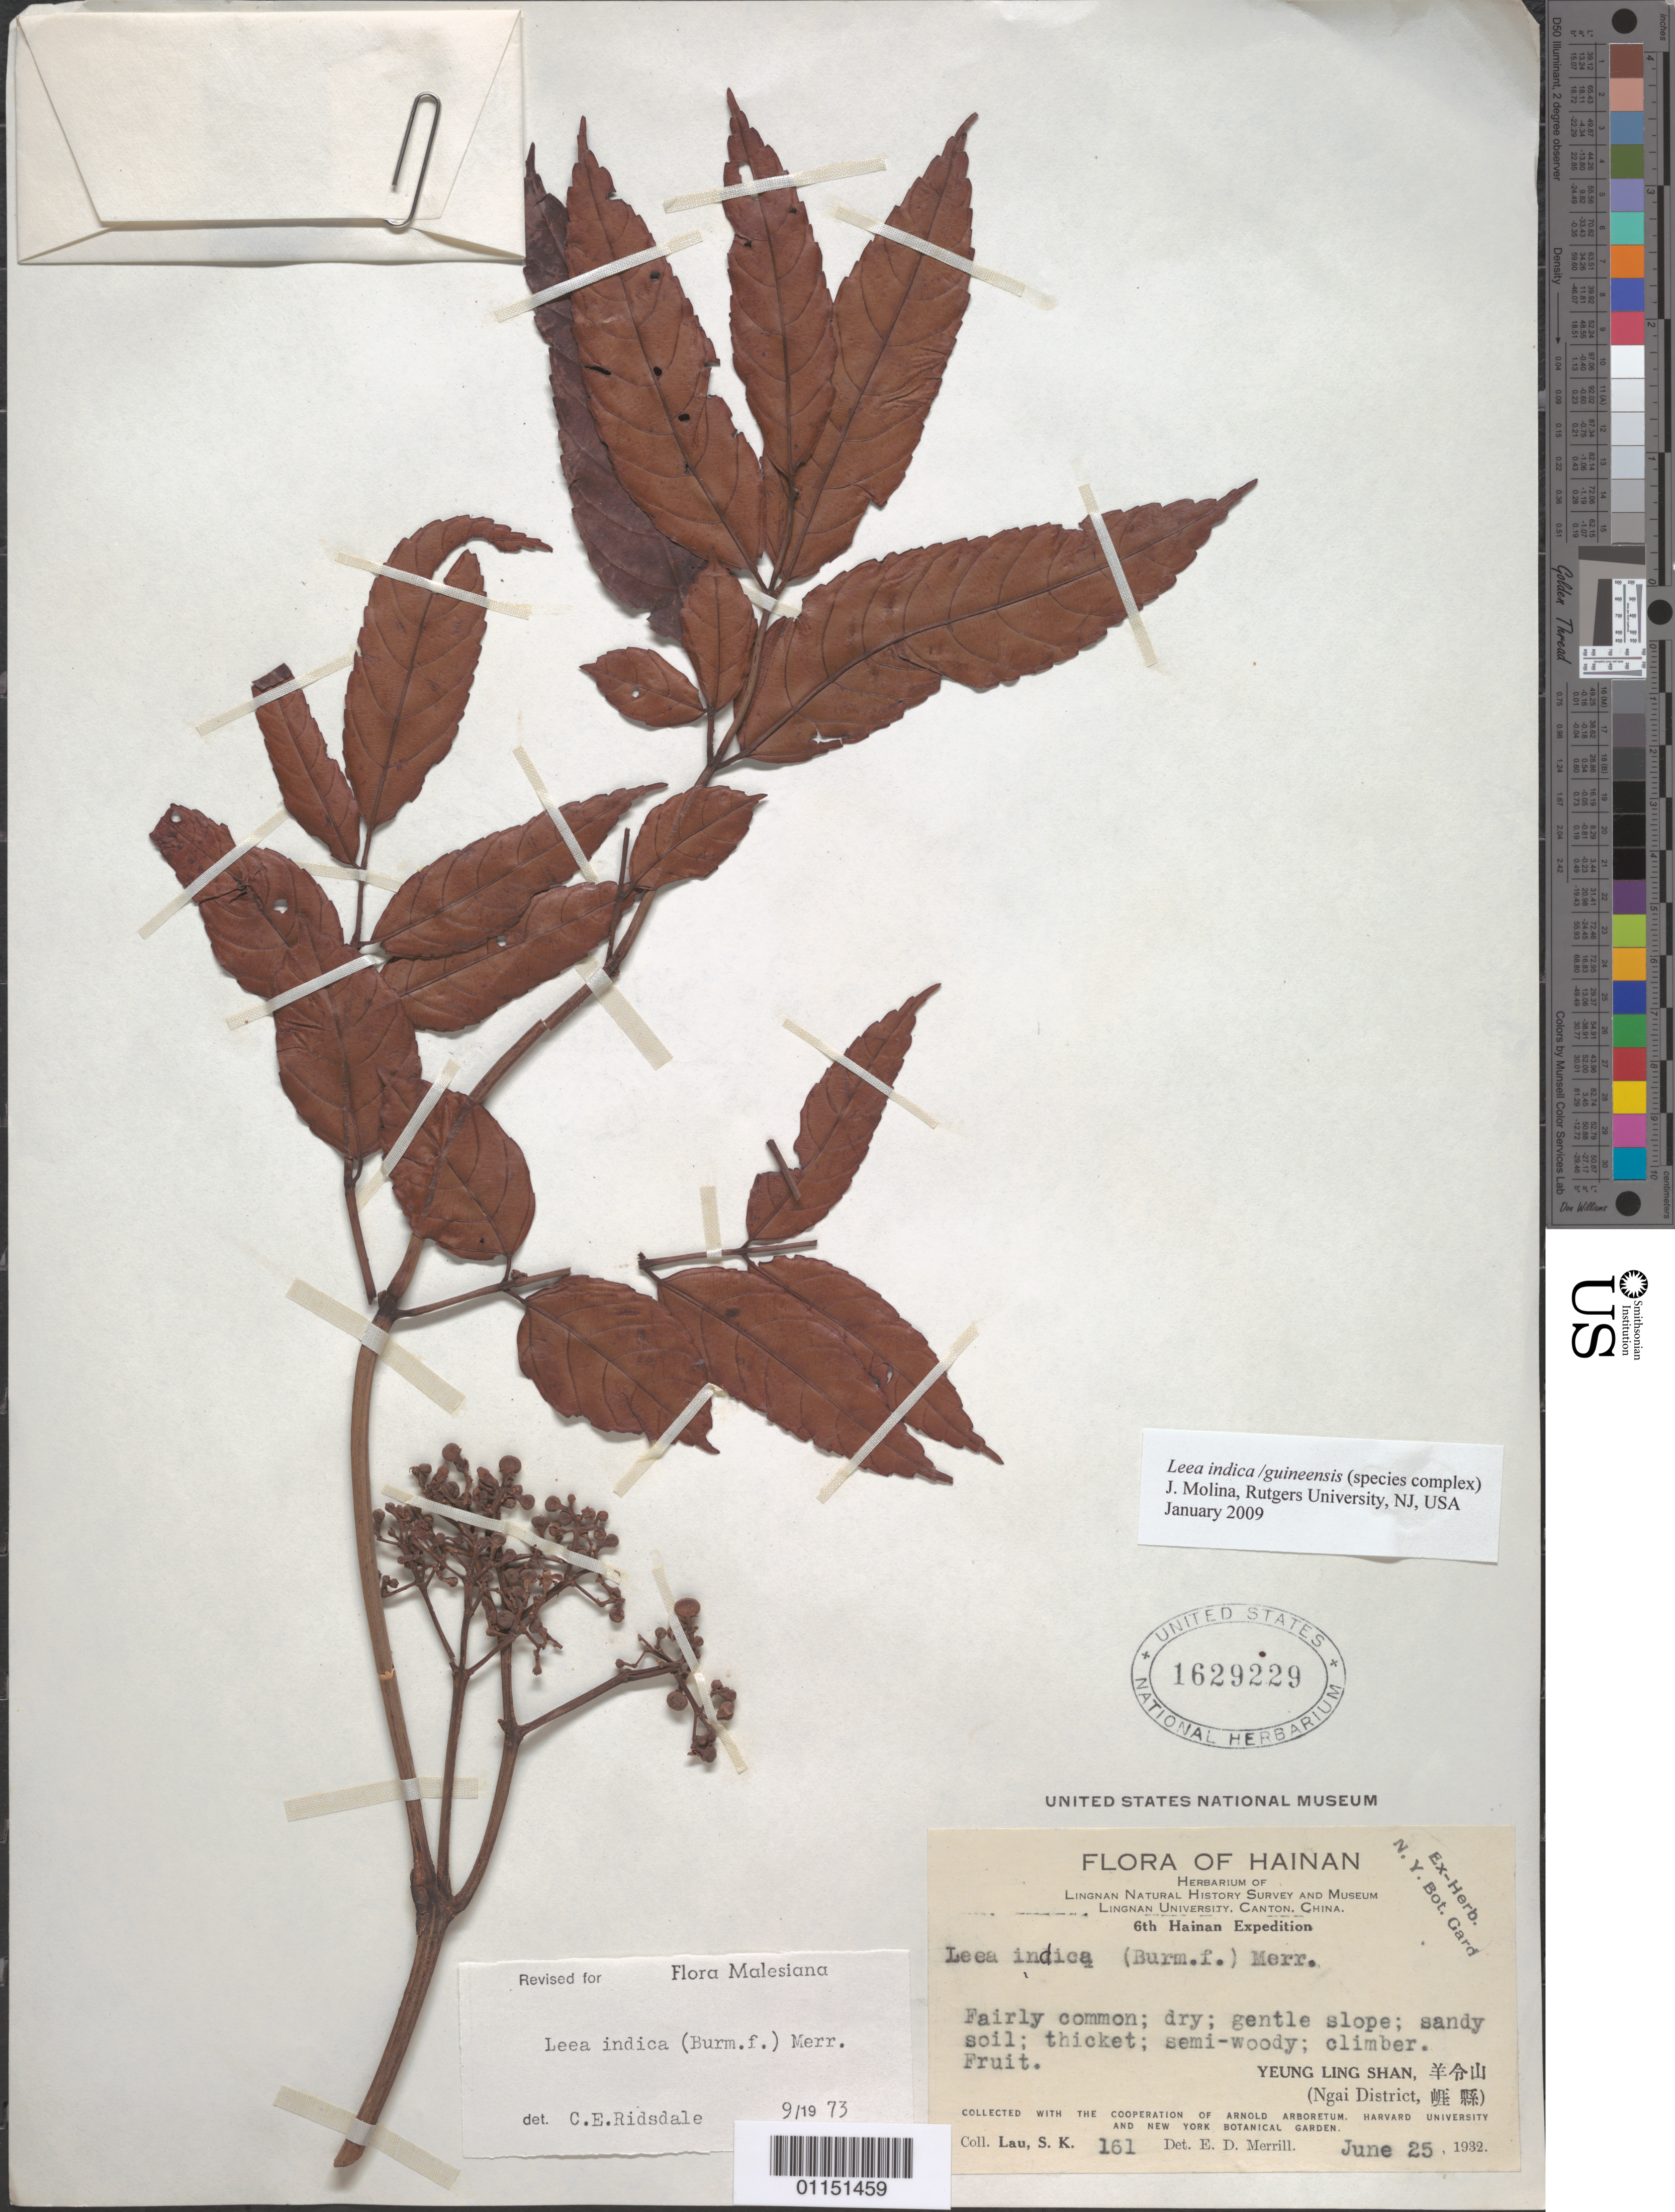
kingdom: Plantae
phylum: Tracheophyta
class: Magnoliopsida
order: Vitales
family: Vitaceae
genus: Leea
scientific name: Leea indica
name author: (Burm. f.) Merr.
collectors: S. K. Lau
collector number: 161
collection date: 1932-06-25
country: China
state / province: Hainan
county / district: Ngai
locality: Yeung Ling Shan.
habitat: Fairly common; dry; gentle slope; sandy soil; thicket; semi-woody; climber.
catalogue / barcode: US 1629229